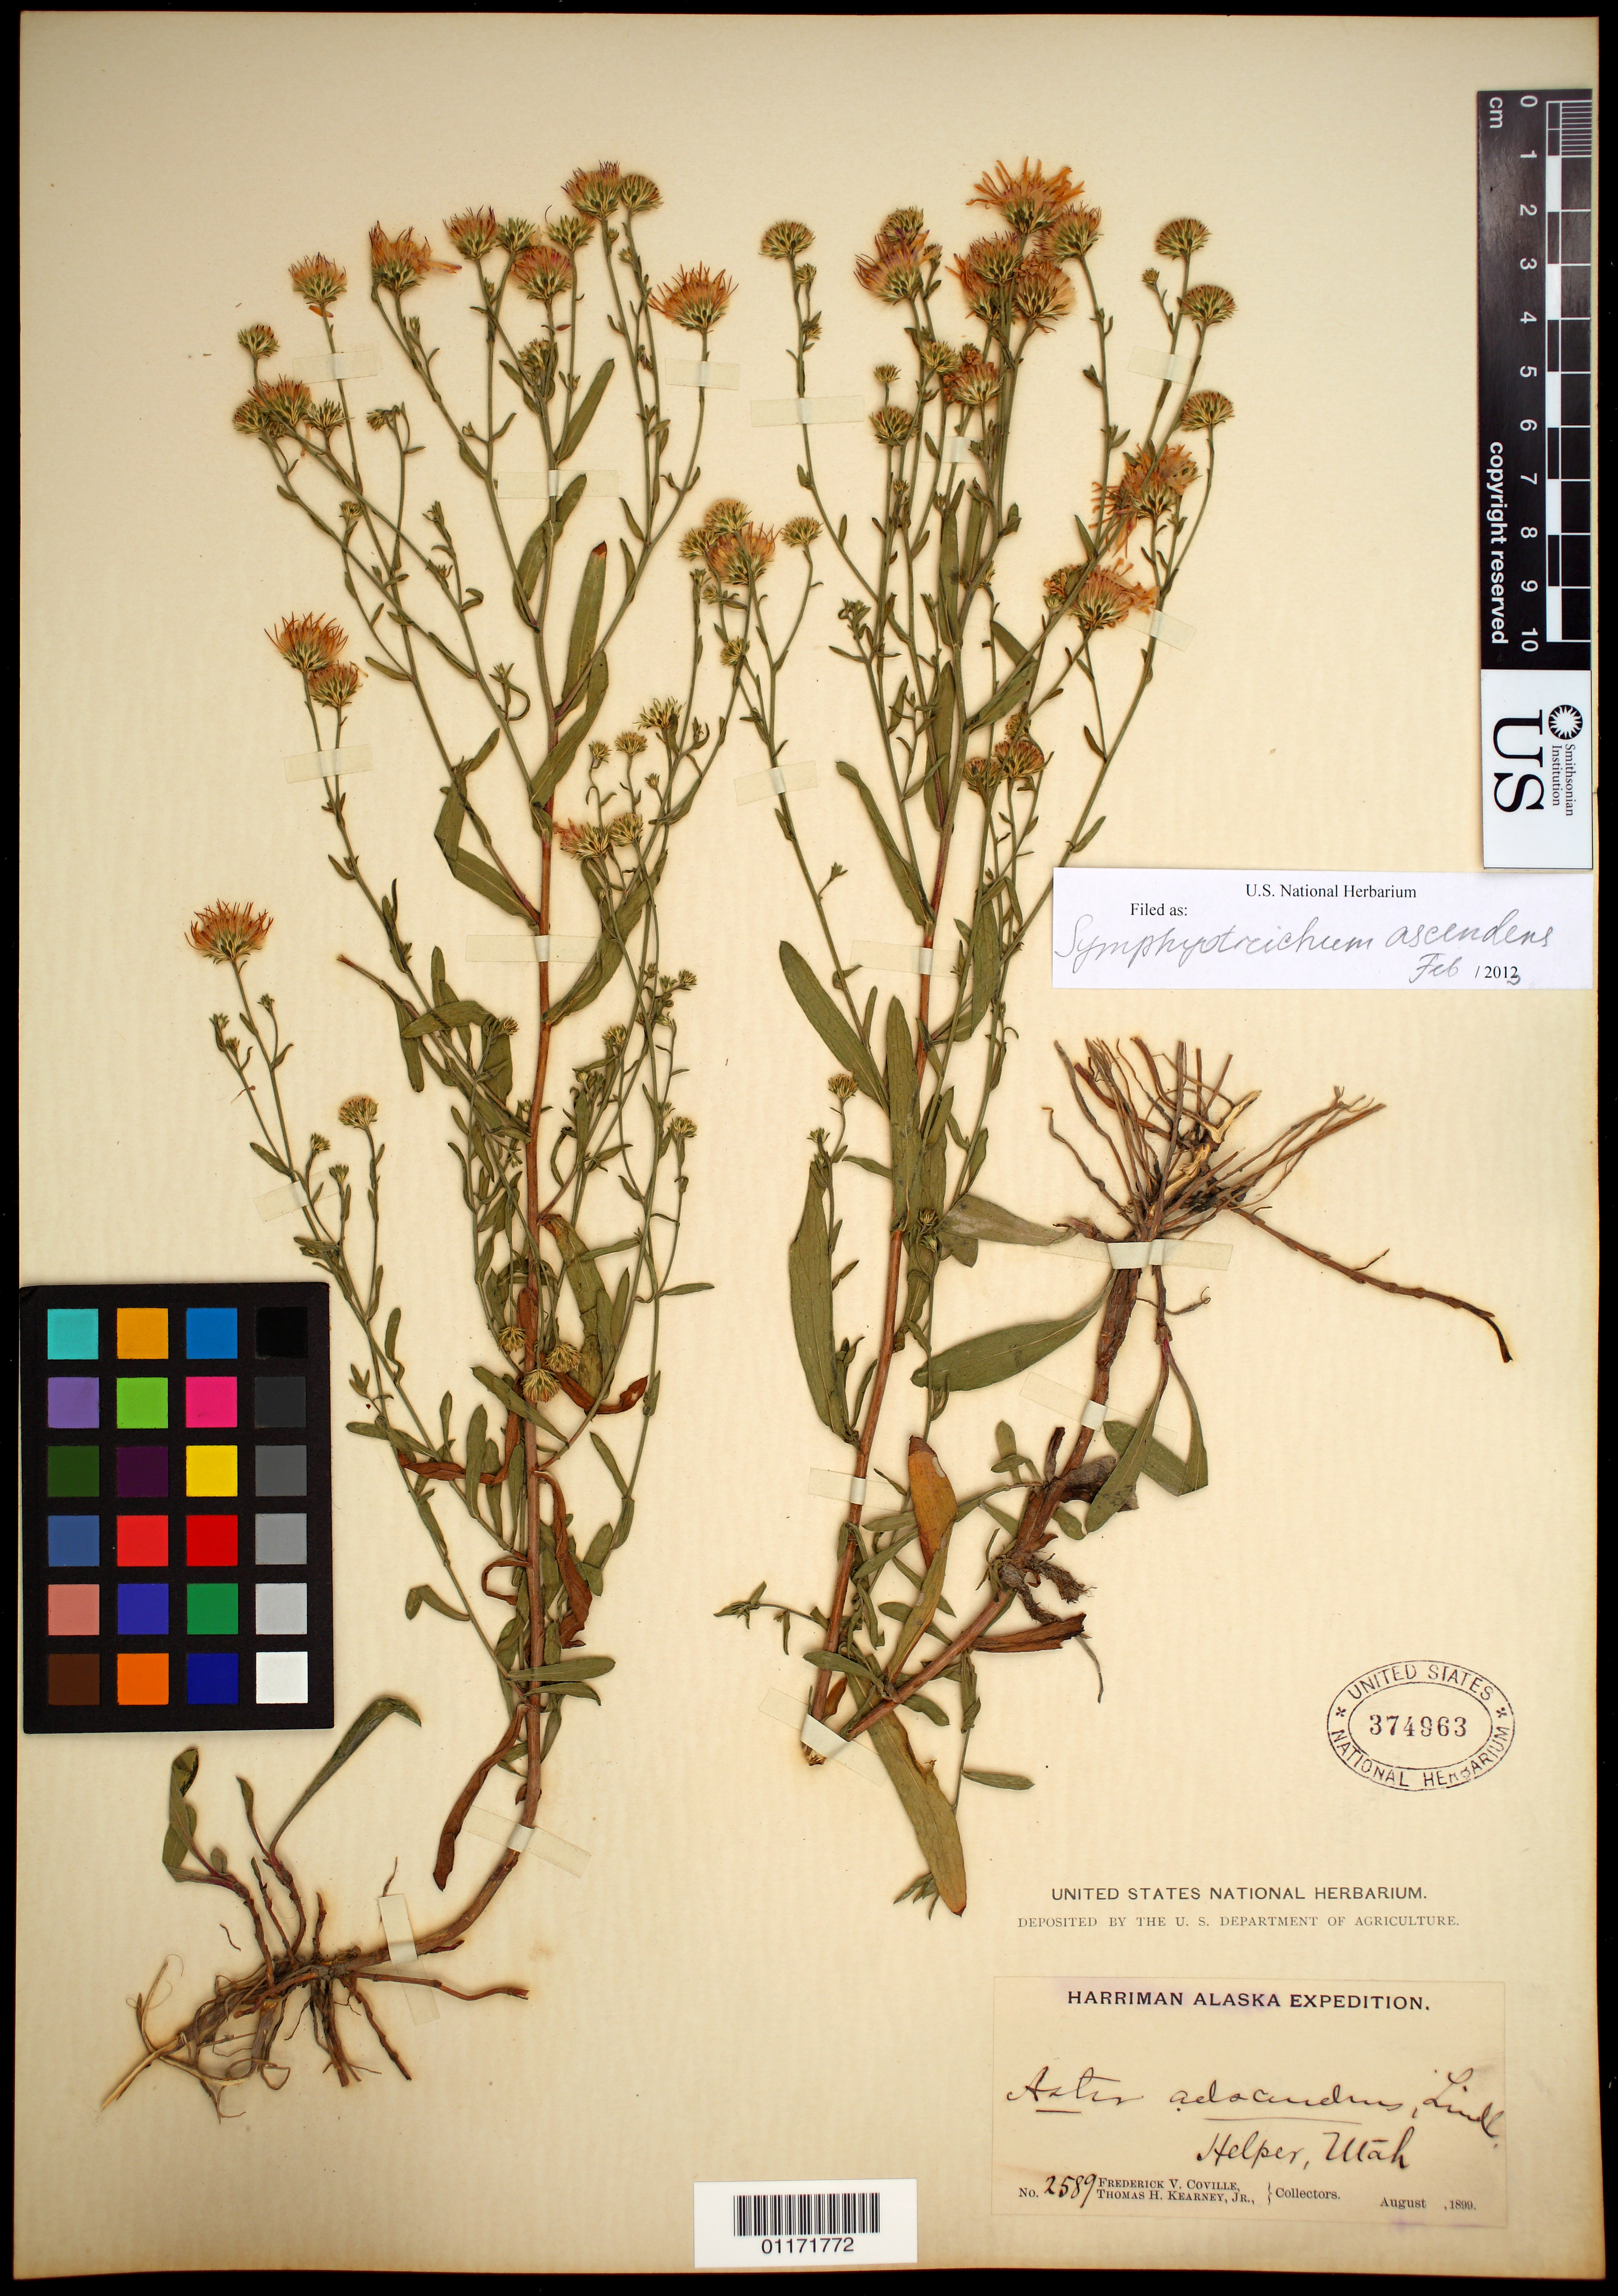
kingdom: Plantae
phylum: Tracheophyta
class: Magnoliopsida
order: Asterales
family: Asteraceae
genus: Symphyotrichum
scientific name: Symphyotrichum ascendens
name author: (Lindl.) G.L. Nesom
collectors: F. V. Coville & T. H. Kearney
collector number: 2589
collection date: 1899-08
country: United States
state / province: Utah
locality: Helper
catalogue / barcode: US 374963